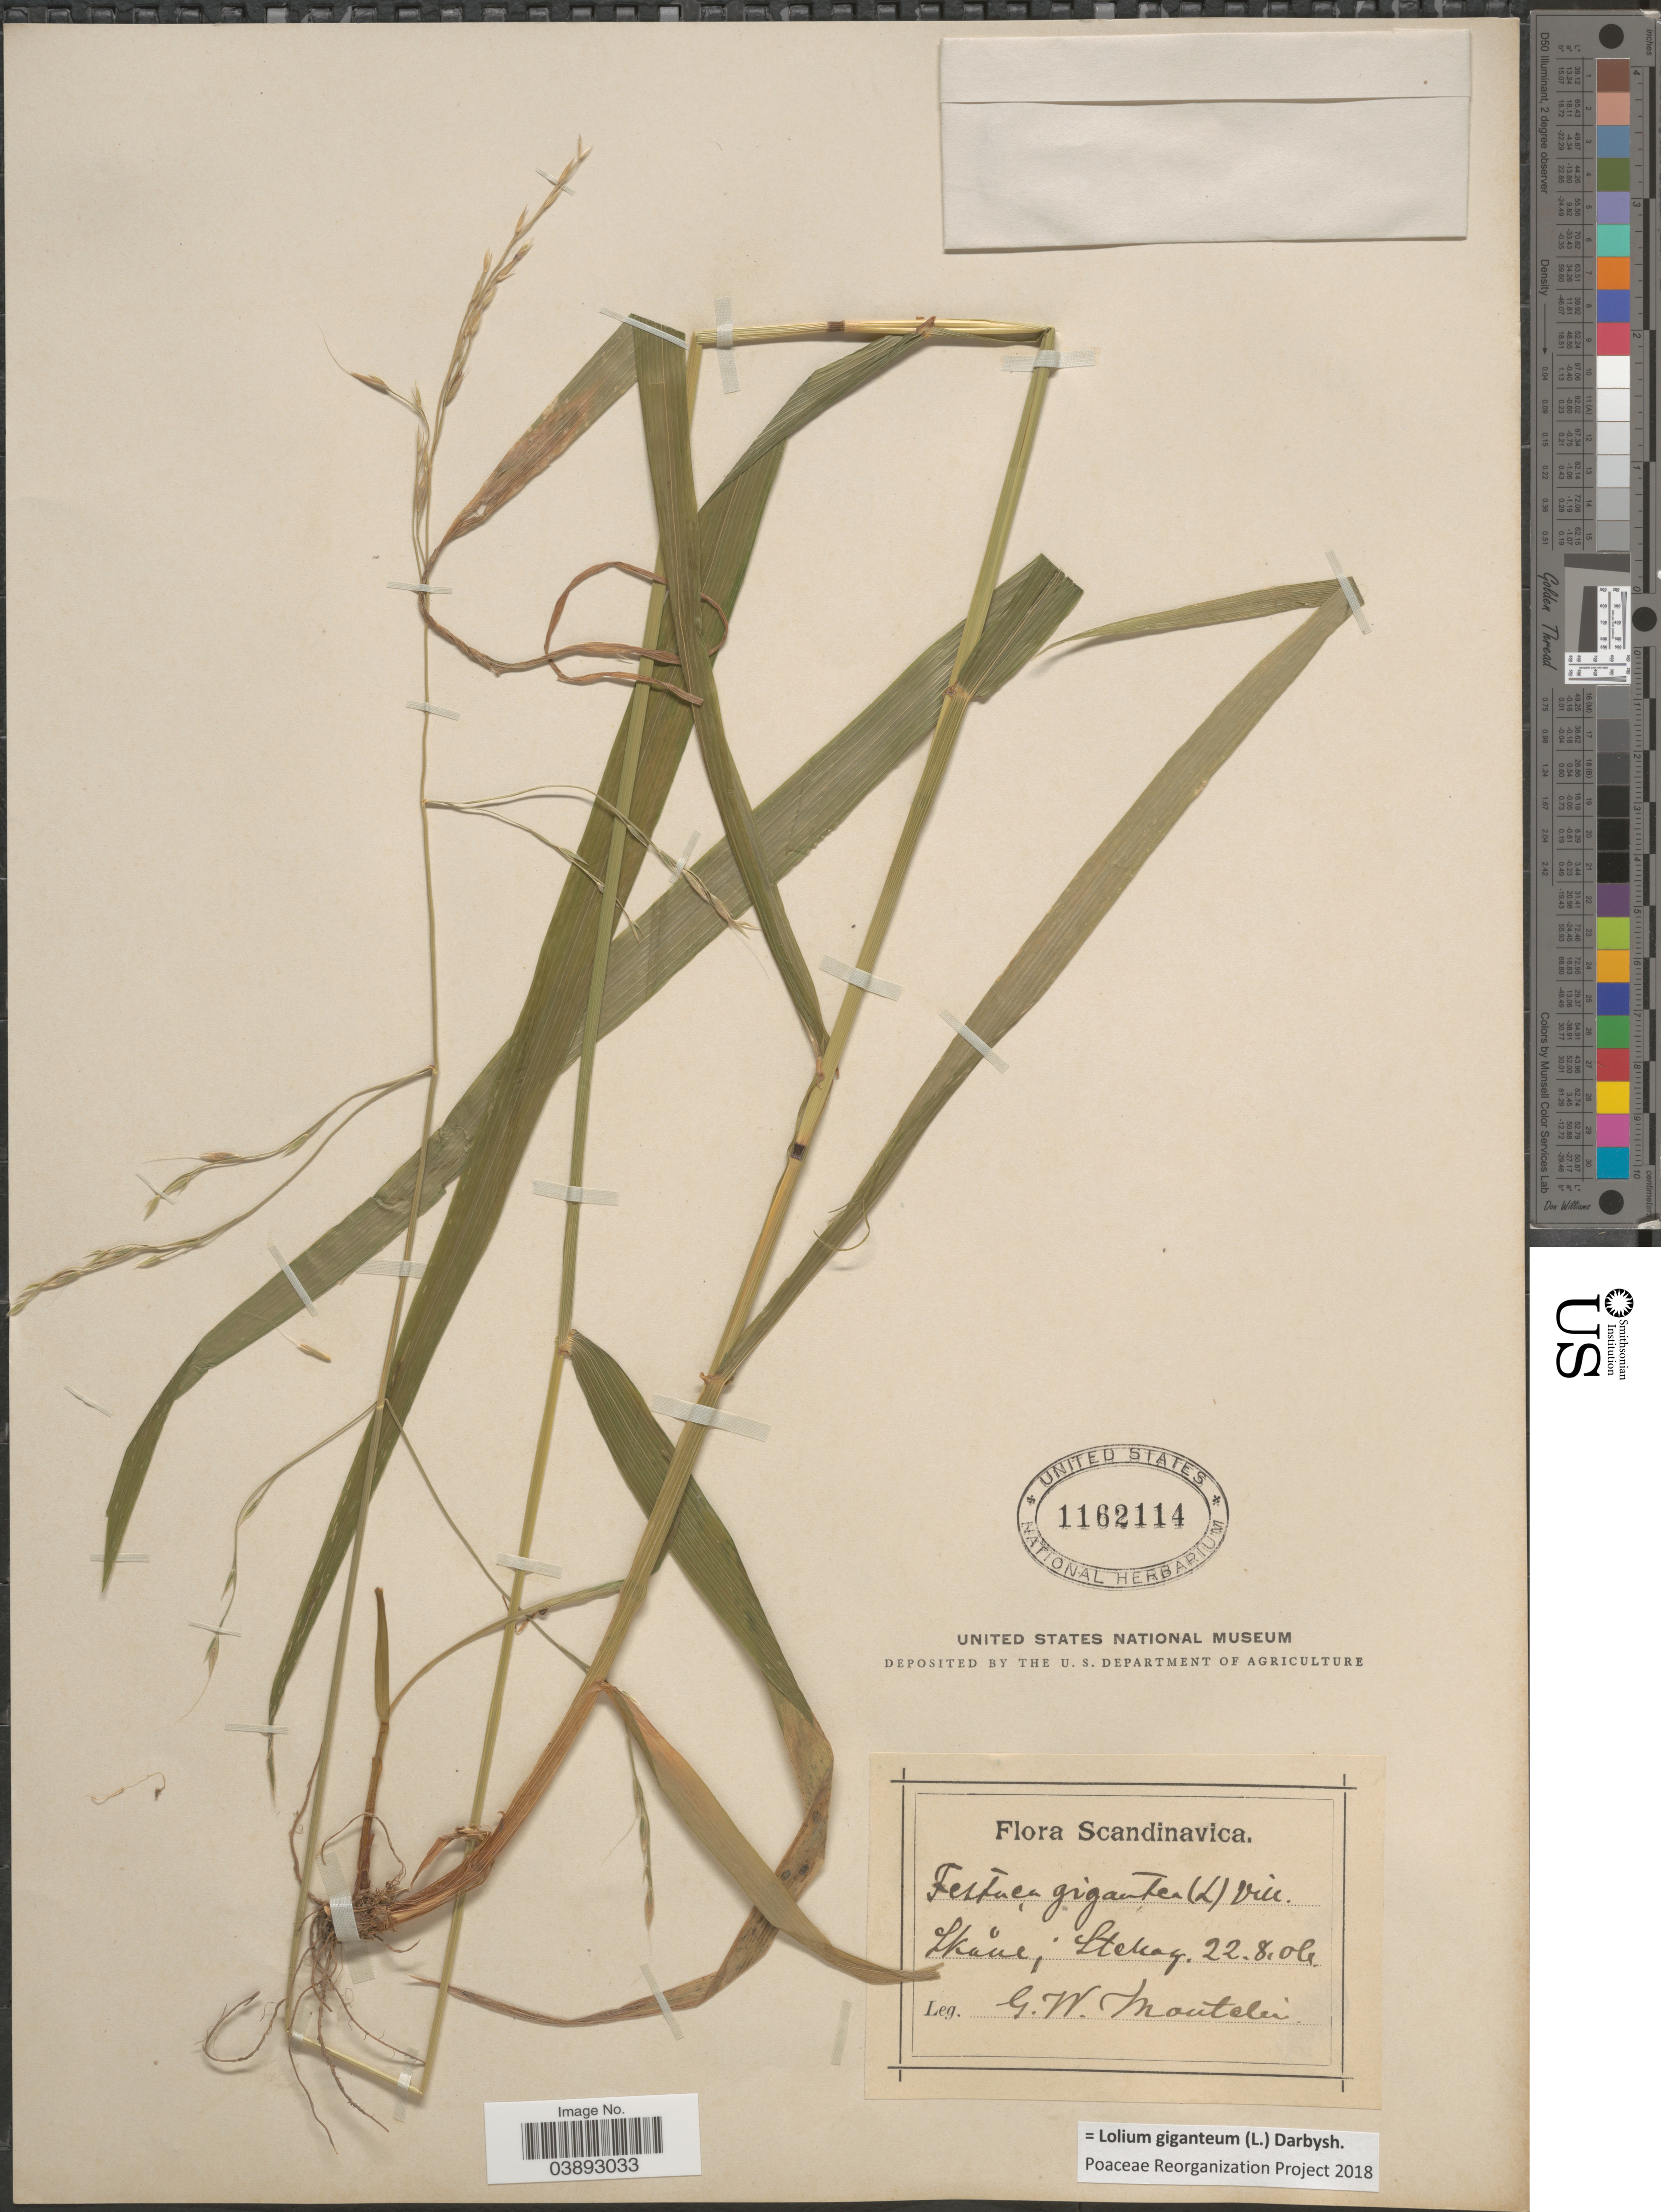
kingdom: Plantae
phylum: Tracheophyta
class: Liliopsida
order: Poales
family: Poaceae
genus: Lolium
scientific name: Lolium giganteum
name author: (L.) Darbysh.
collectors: G. Montelin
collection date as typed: Transcribed d/m/y: 22/8/6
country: Sweden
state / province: Skåne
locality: Scandinavica. Stehag.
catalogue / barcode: US 1162114